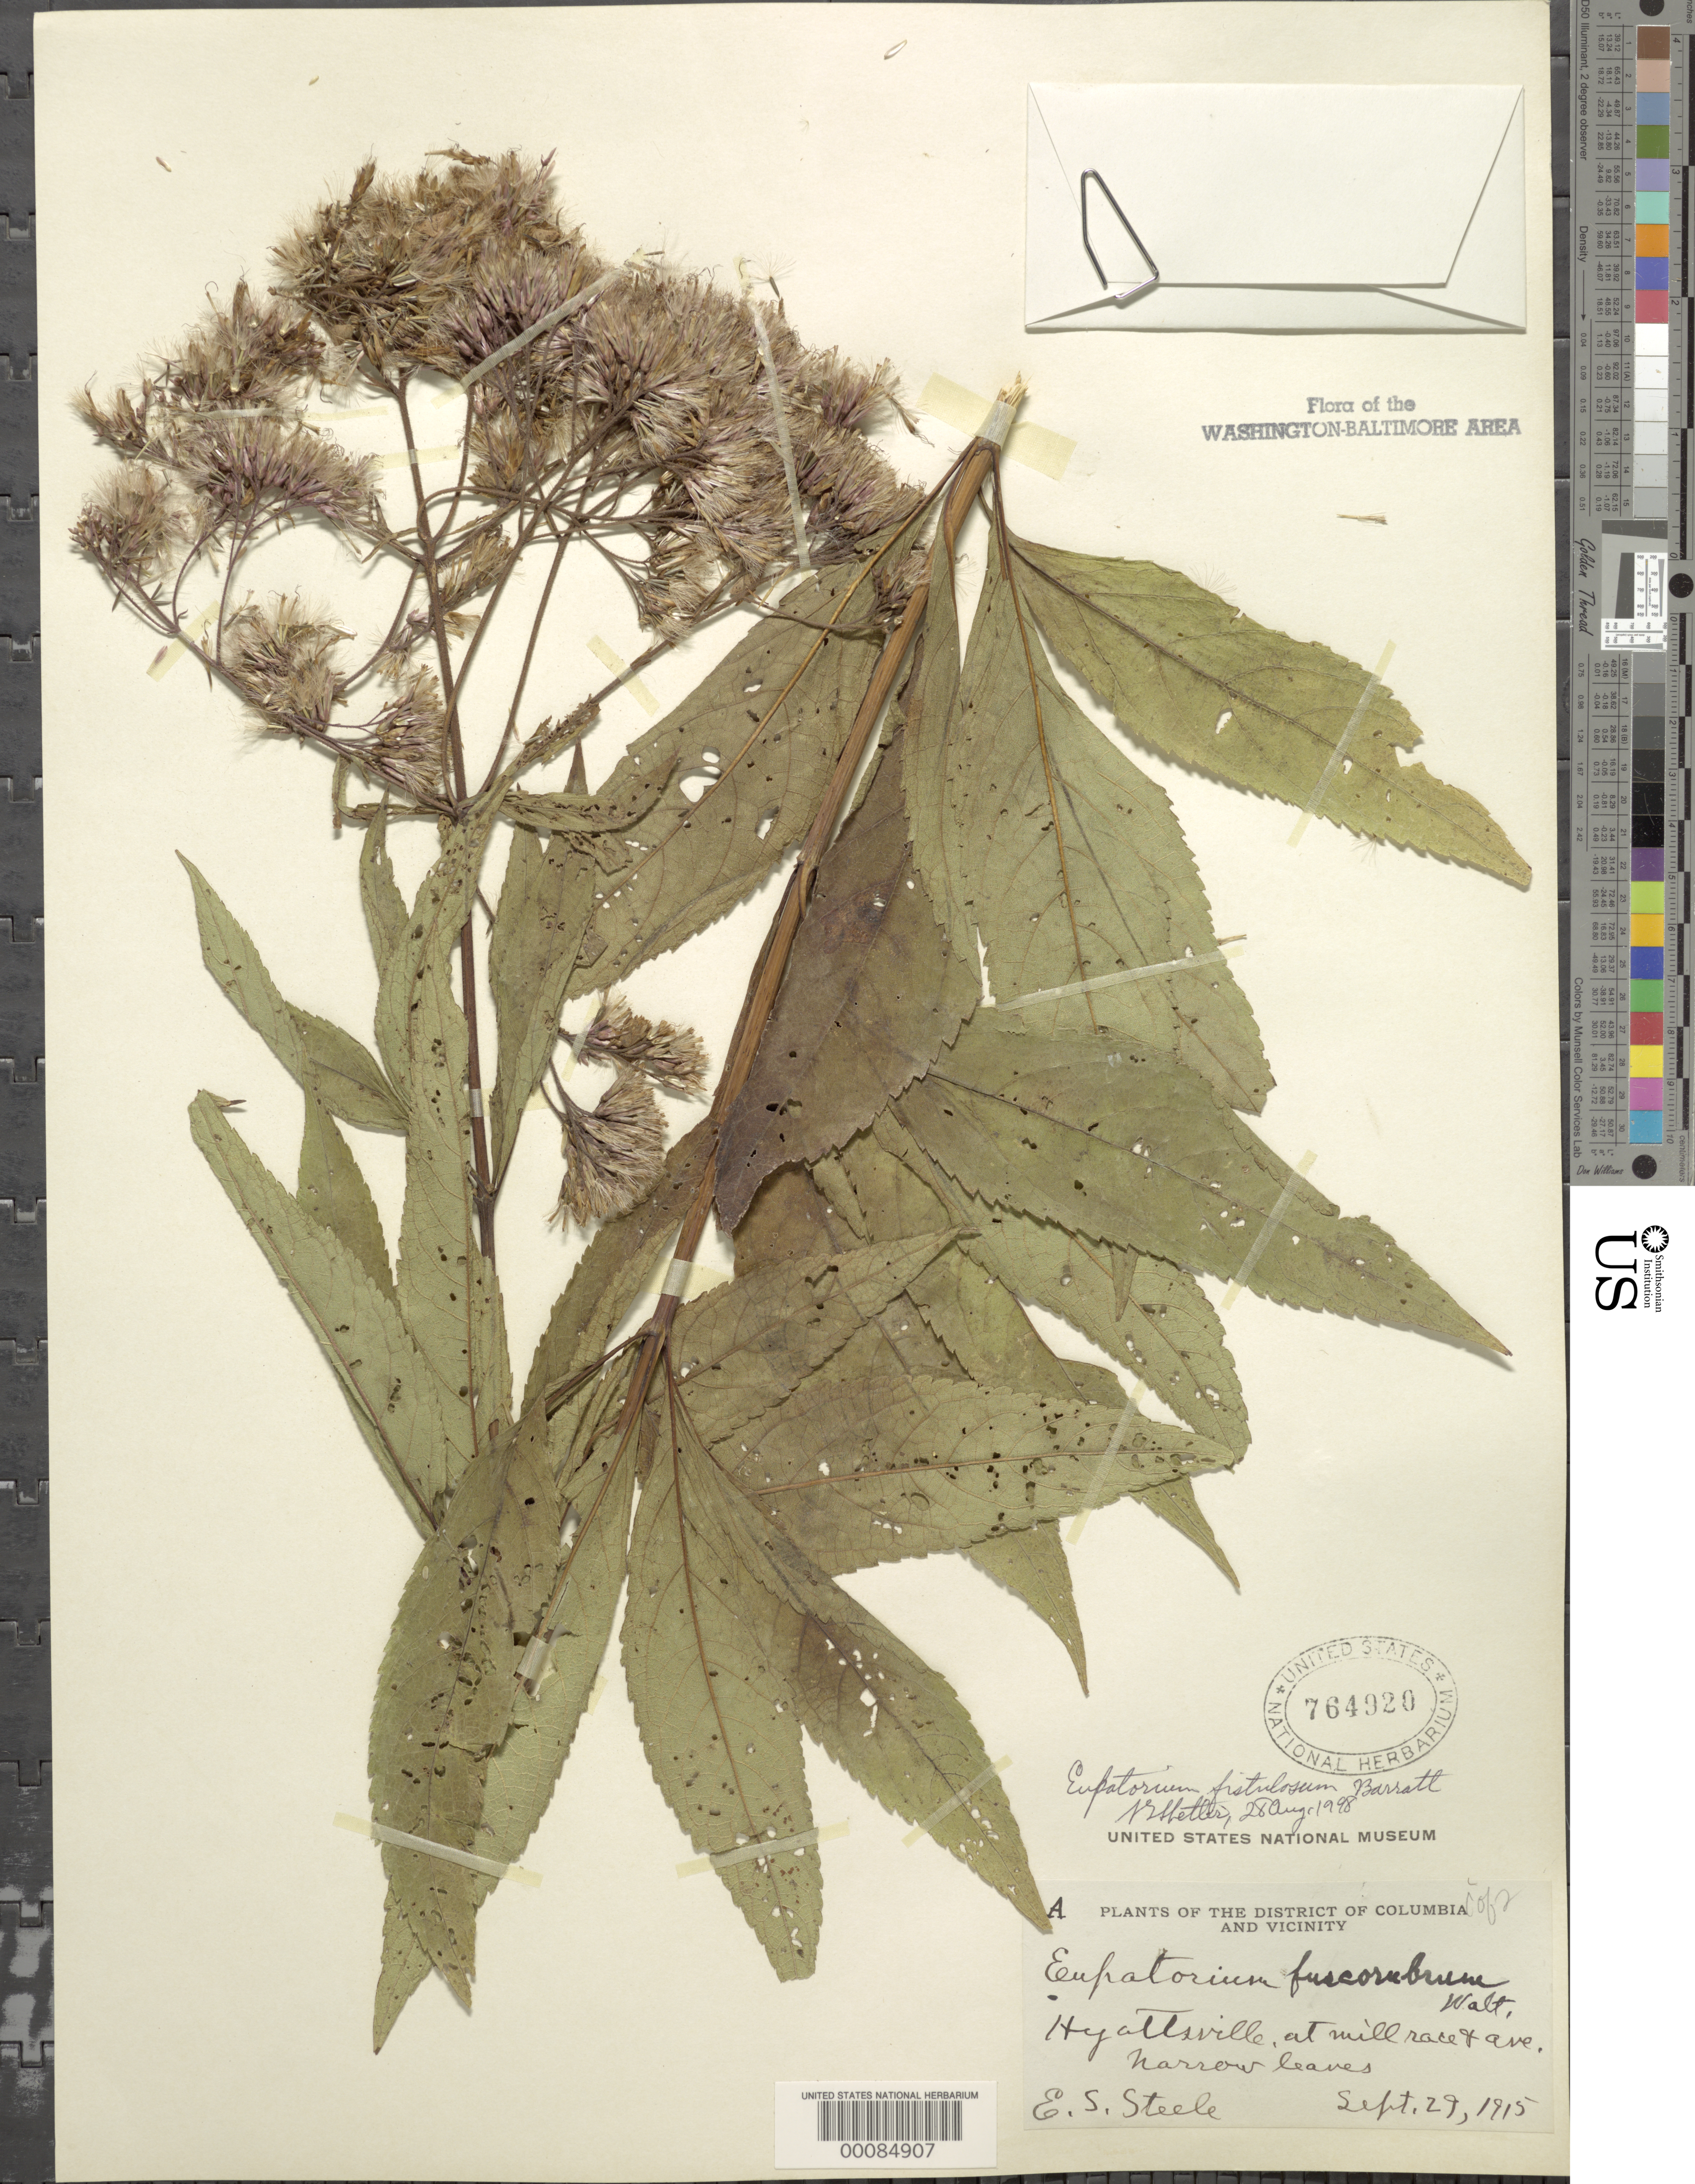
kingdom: Plantae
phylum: Tracheophyta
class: Magnoliopsida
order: Asterales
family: Asteraceae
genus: Eupatorium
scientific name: Eupatorium fistulosum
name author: Barratt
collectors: E. Steele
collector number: A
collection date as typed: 29 Sep 1915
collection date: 1915-09-29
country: United States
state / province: Maryland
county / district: Prince George's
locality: Hyattsville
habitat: Mill race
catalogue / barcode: US 764920